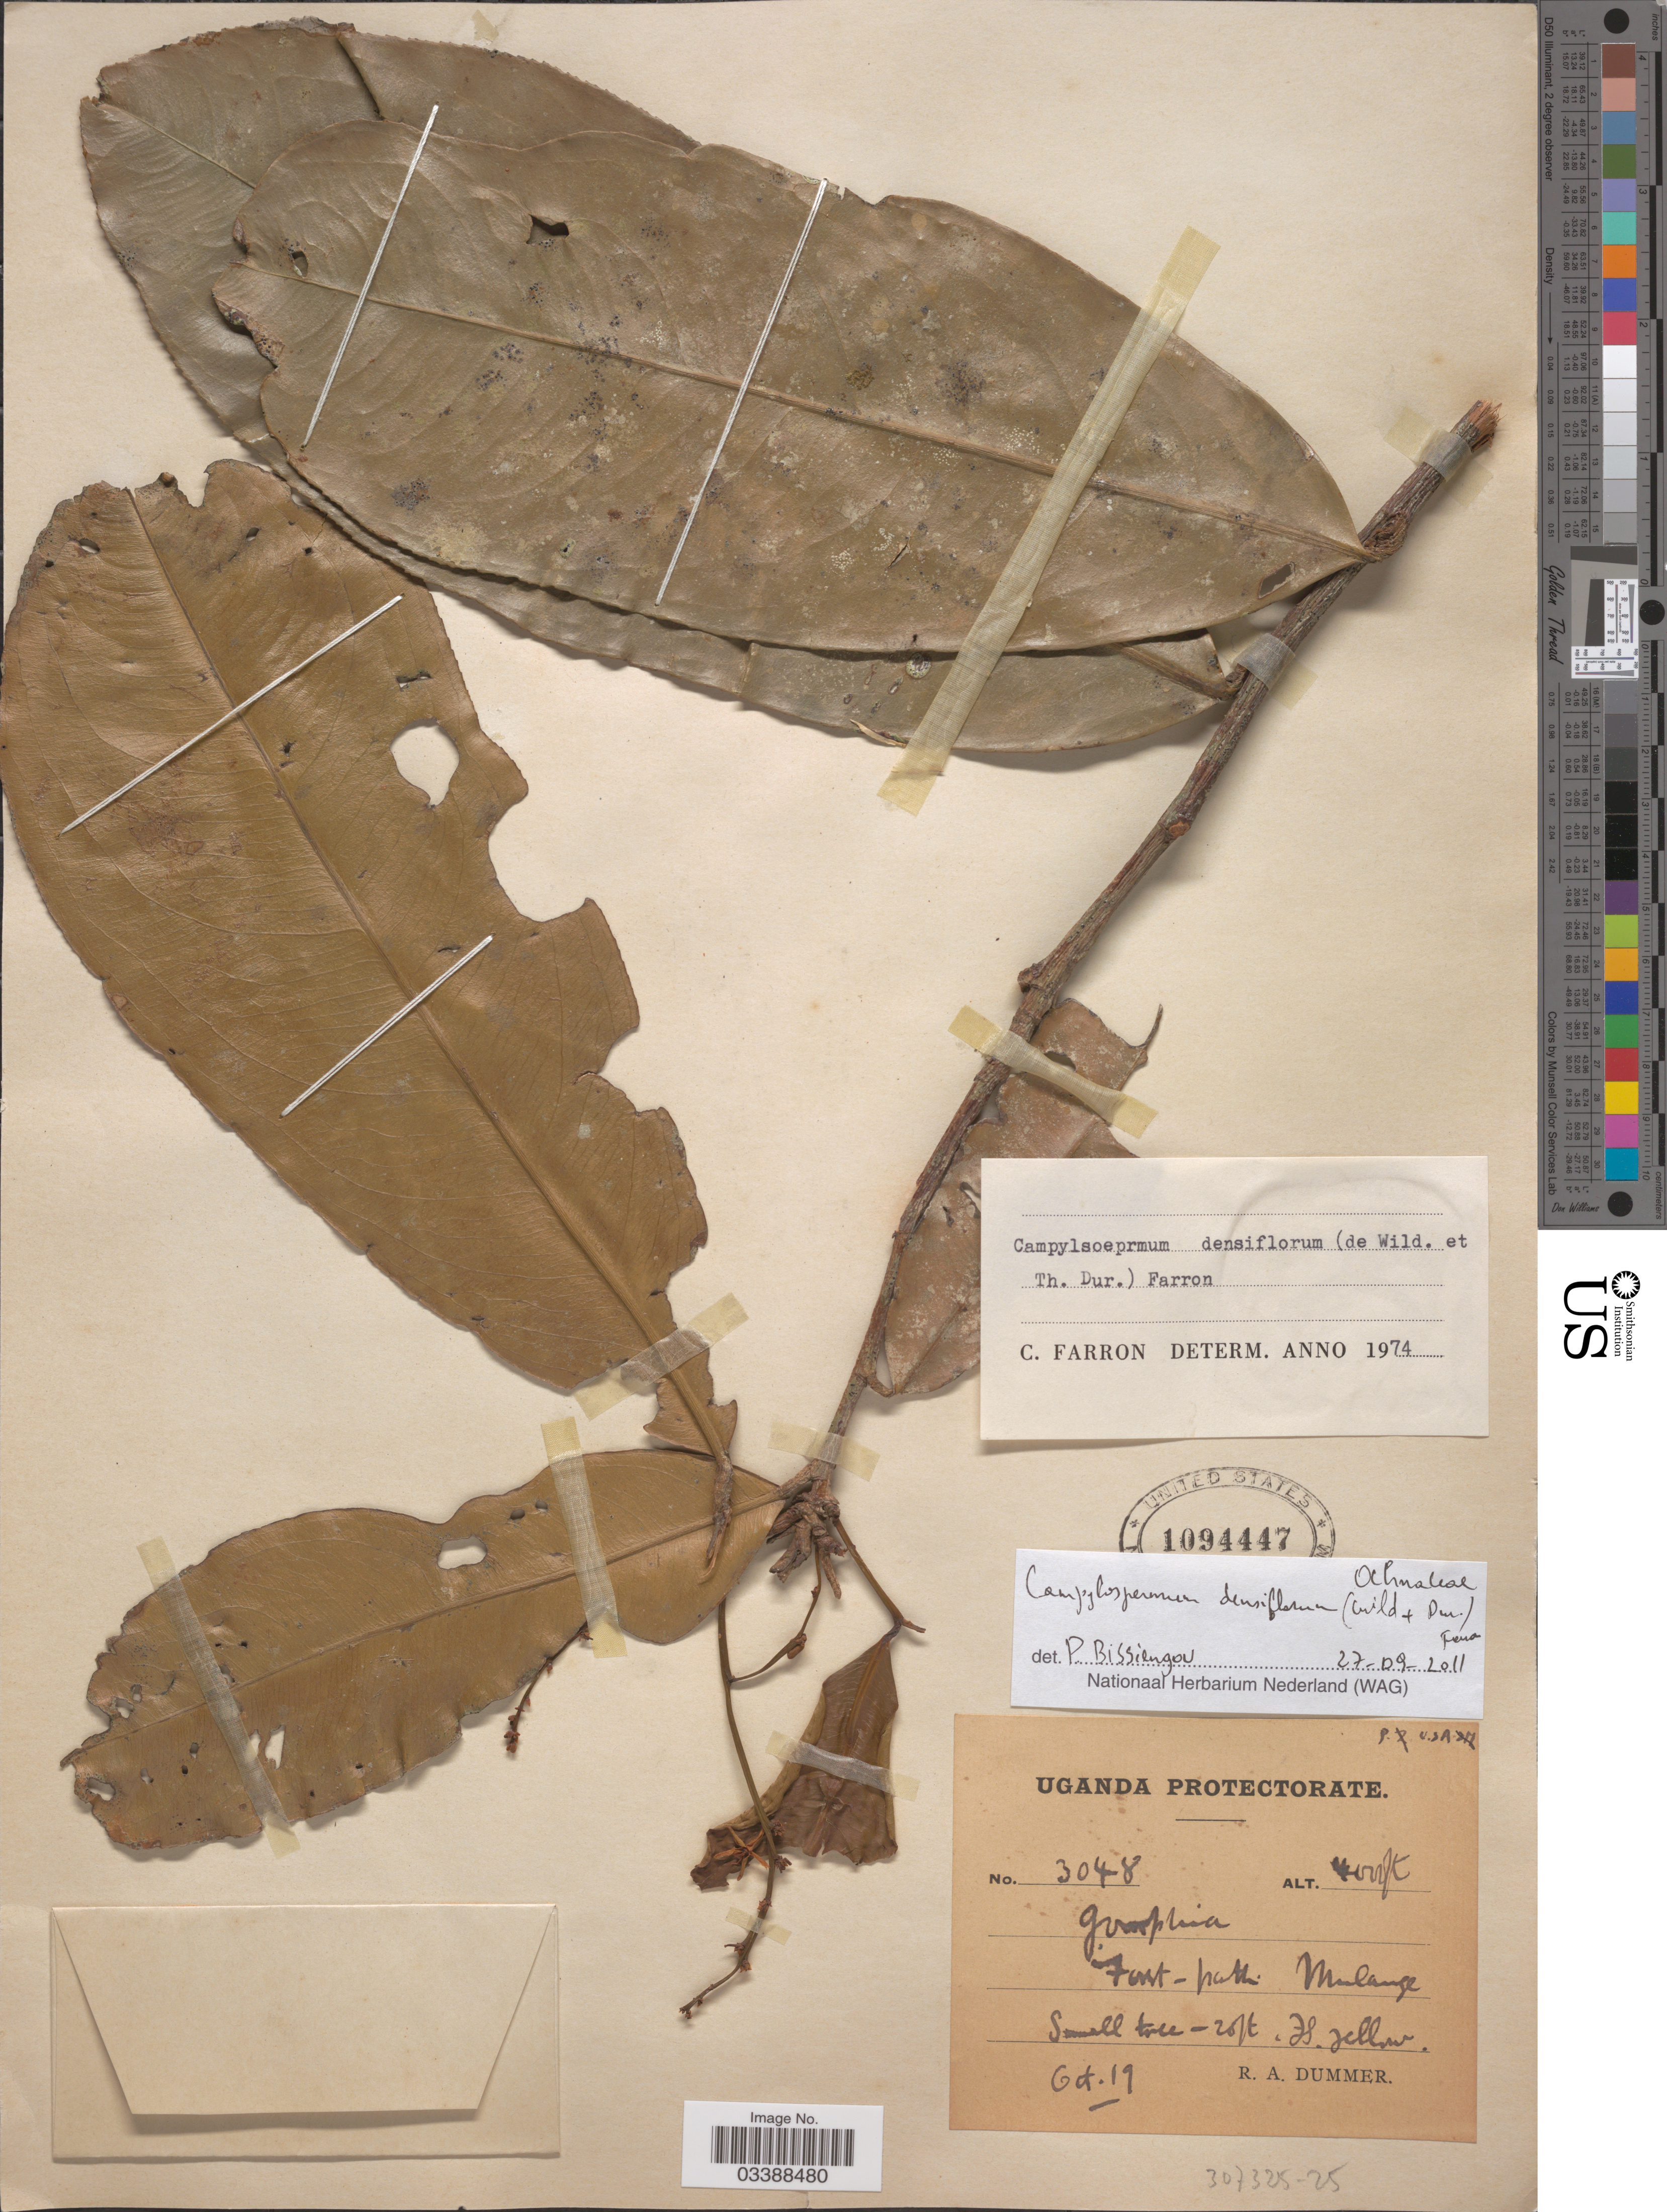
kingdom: Plantae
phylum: Tracheophyta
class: Magnoliopsida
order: Malpighiales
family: Ochnaceae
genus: Campylospermum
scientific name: Campylospermum densiflorum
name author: (De Wild. & Durand) Farron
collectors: R. Dümmer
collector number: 3048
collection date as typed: Transcribed d/m/y: /10/19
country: Uganda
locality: Foret-path. Mulange.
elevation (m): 1219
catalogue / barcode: US 1094447